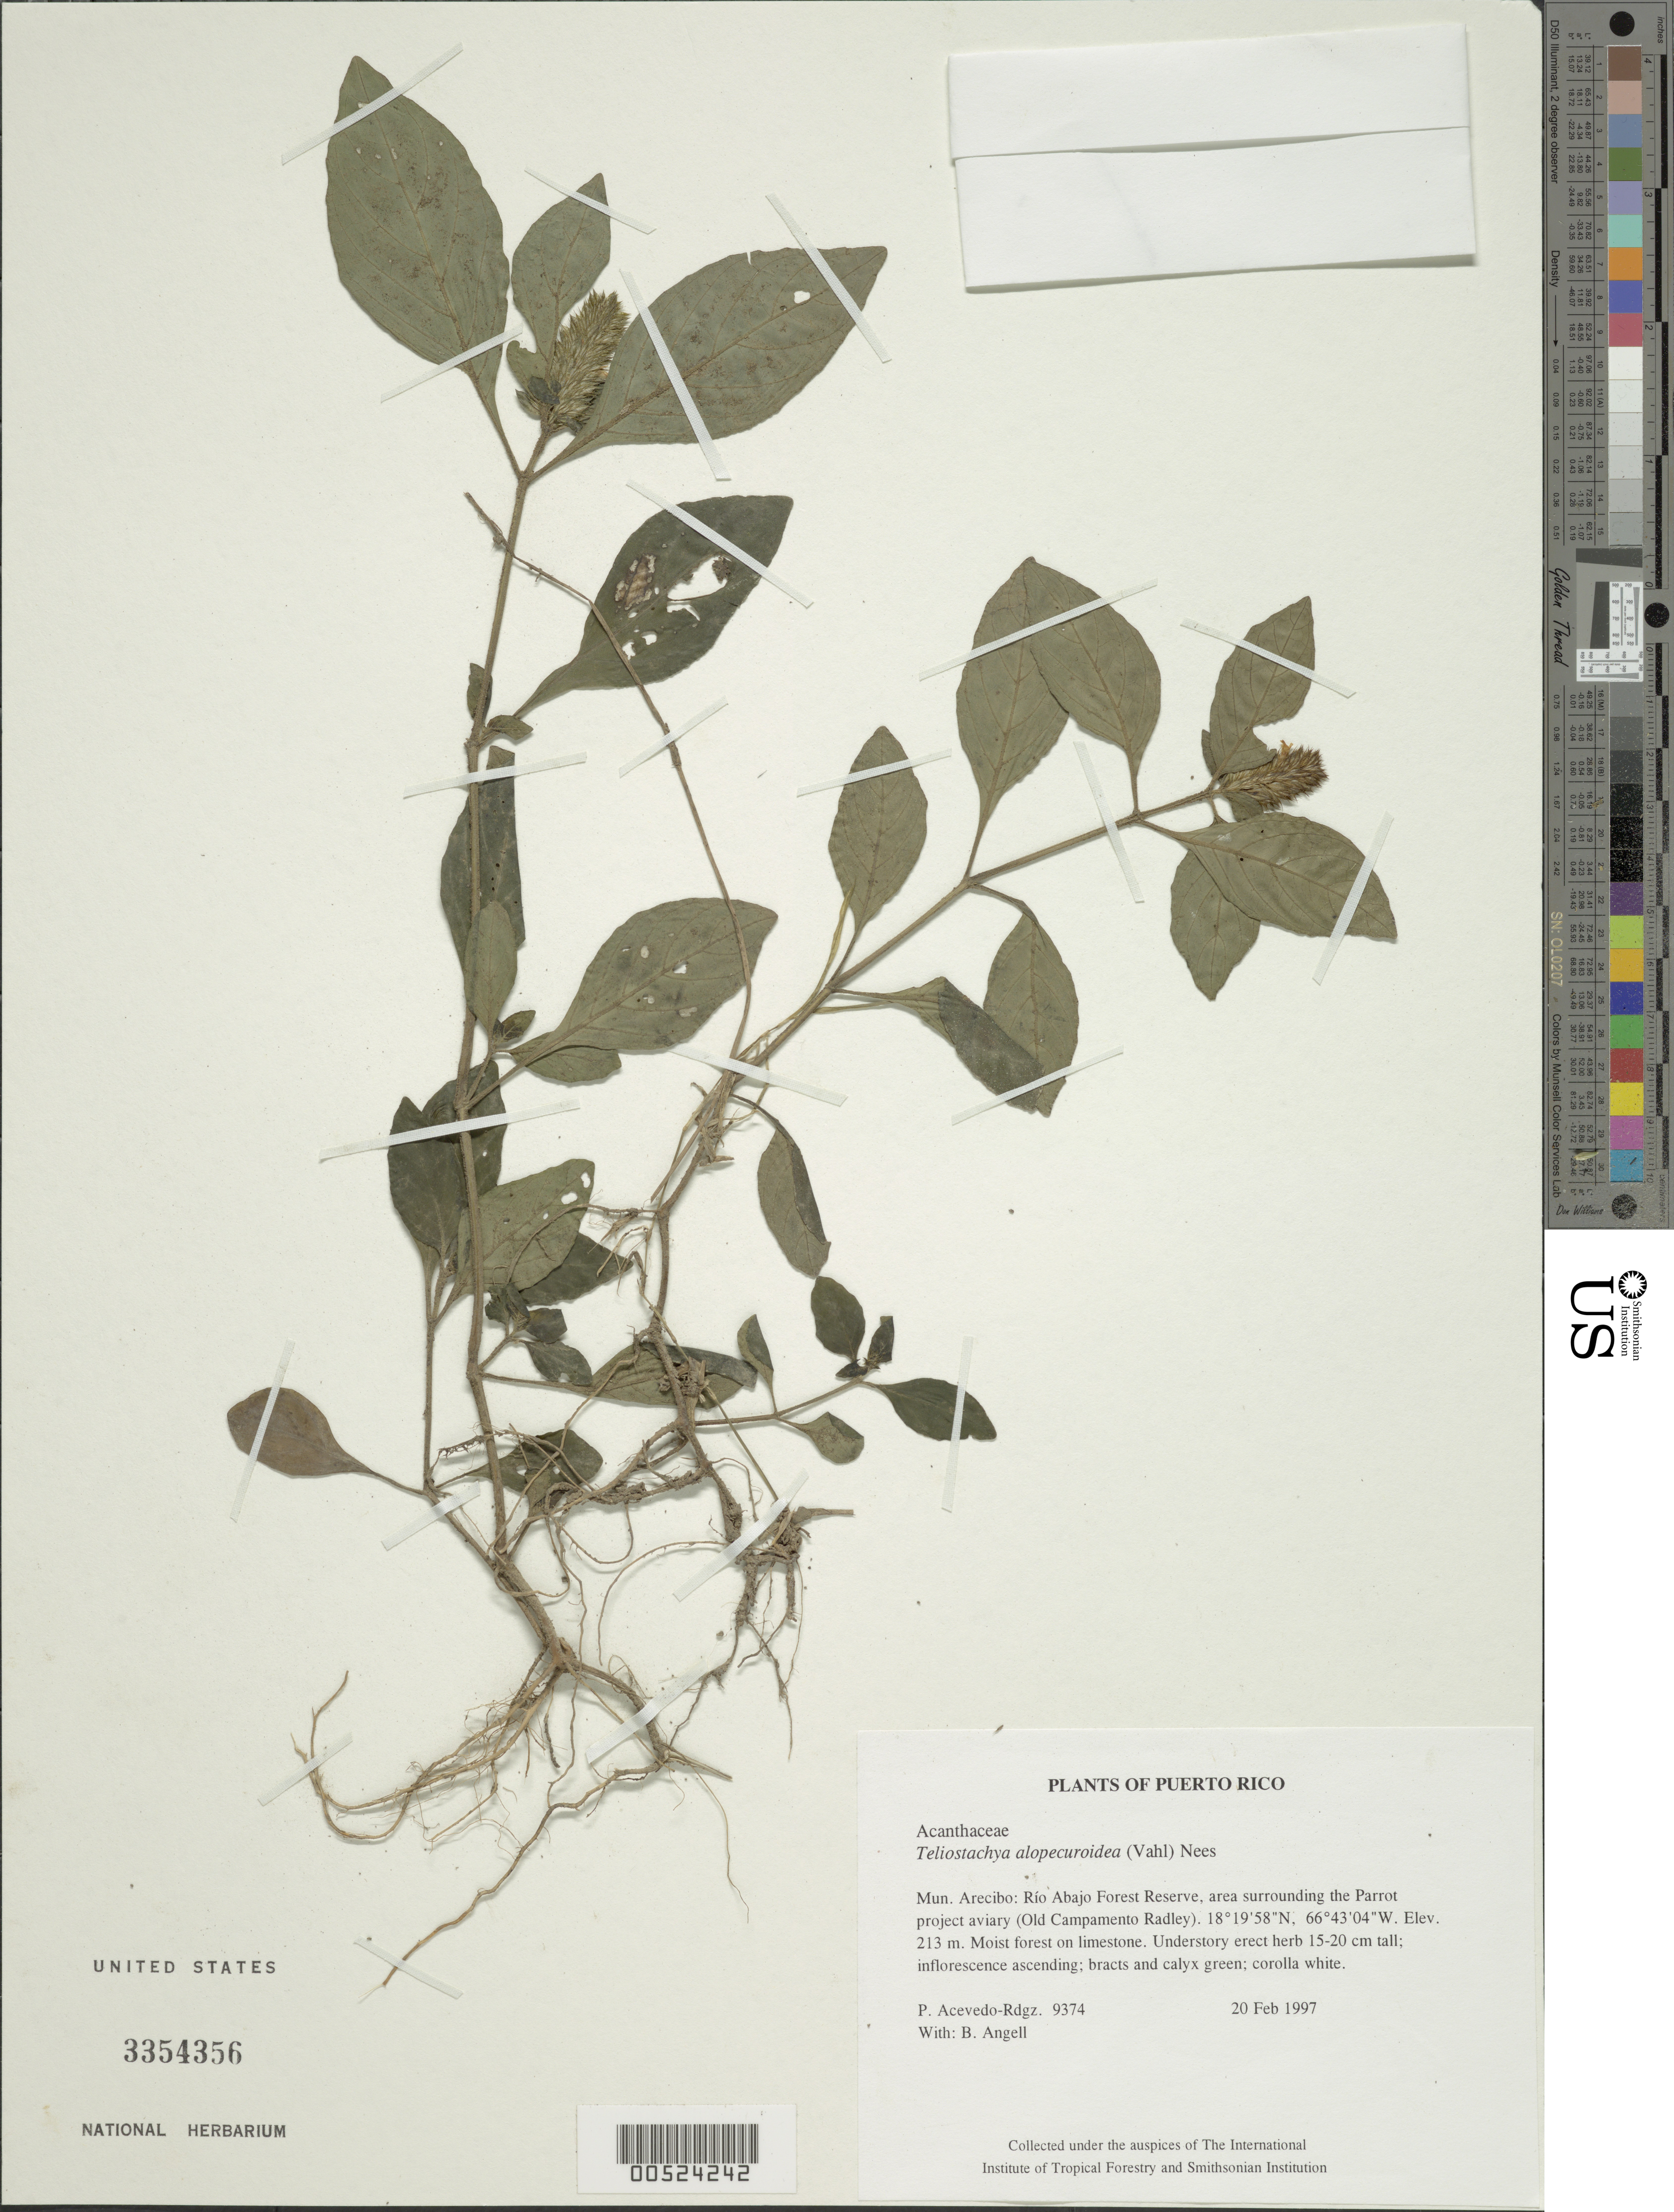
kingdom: Plantae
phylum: Tracheophyta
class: Magnoliopsida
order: Lamiales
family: Acanthaceae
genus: Teliostachya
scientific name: Teliostachya alopecuroidea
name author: (Vahl) Nees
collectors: P. Acevedo-Rodr. & Bobbi Angell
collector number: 9374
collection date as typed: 20 Feb 1997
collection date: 1997-02-20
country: Puerto Rico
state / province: Arecibo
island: Puerto Rico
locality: Arecibo; Río Abajo Forest Reserve, area surrounding the Parrot project aviary (Old Campamento Radley).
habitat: Moist forest on limestone.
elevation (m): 213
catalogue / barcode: US 3354356